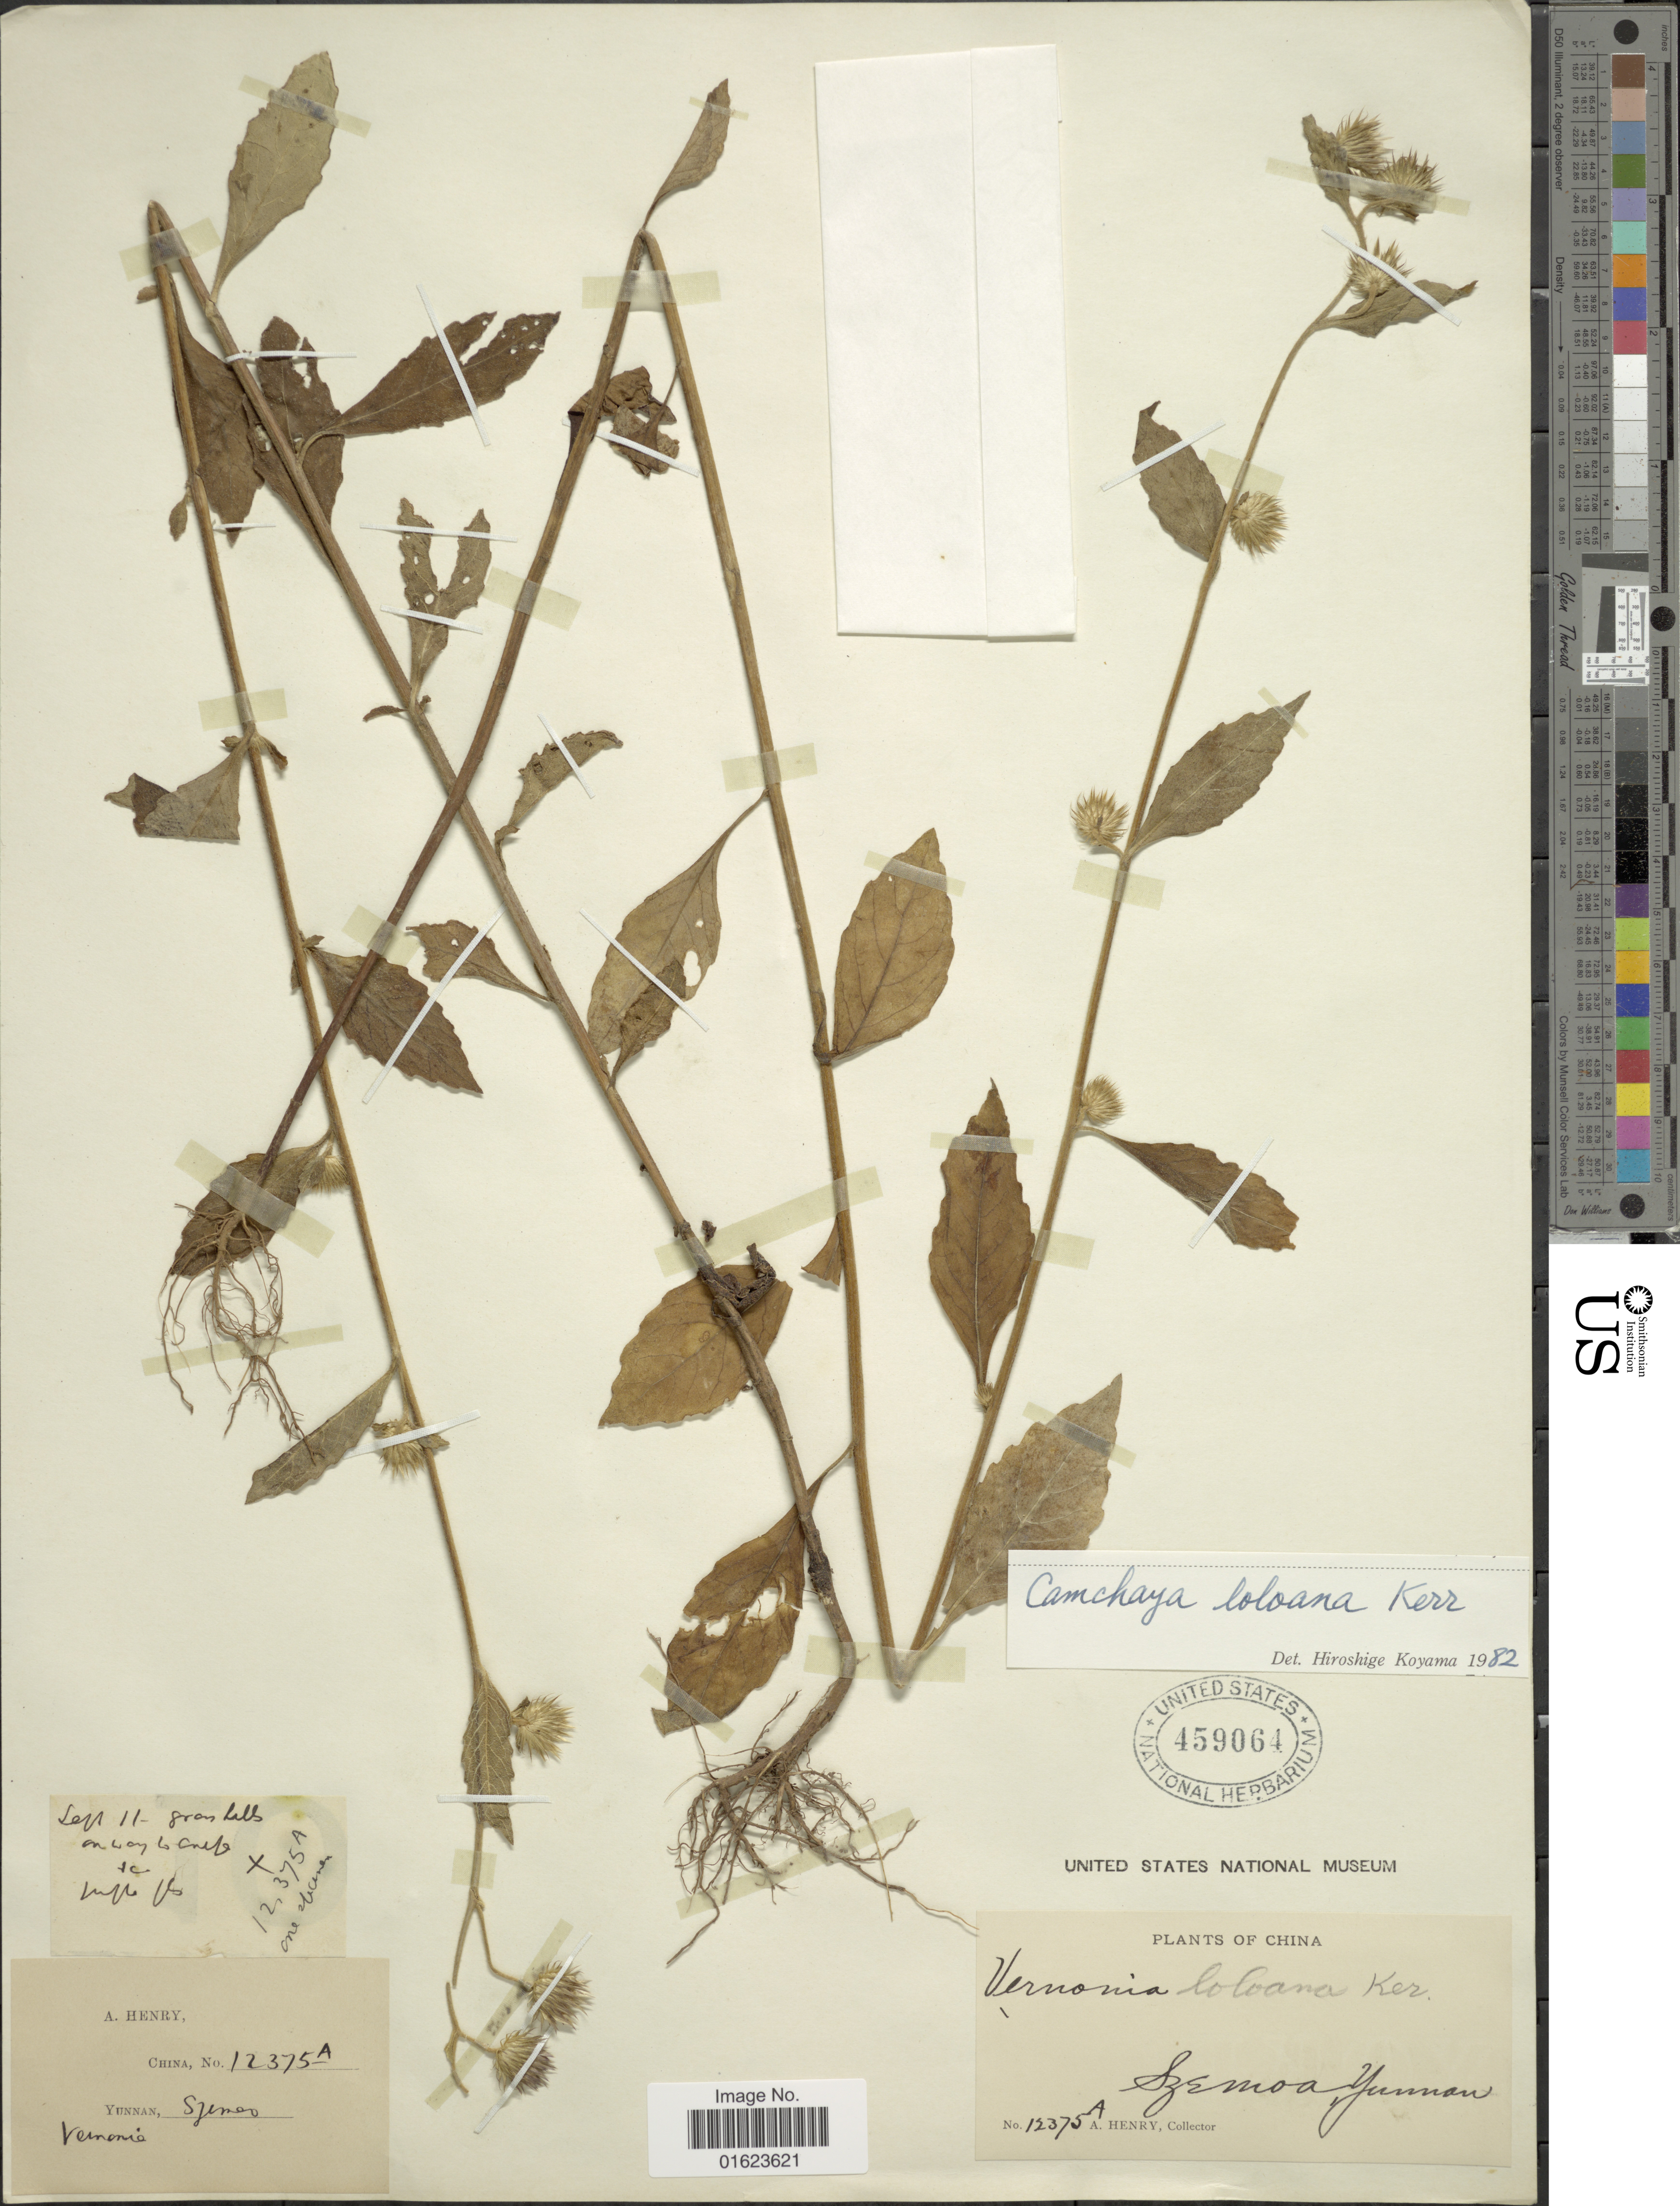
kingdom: Plantae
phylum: Tracheophyta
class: Magnoliopsida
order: Asterales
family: Asteraceae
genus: Camchaya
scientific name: Camchaya loloana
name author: Kerr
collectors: A. Henry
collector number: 12375 A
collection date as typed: Transcribed d/m/y: /9/11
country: China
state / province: Yunnan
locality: Szemoa, Yunnan.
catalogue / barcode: US 459064